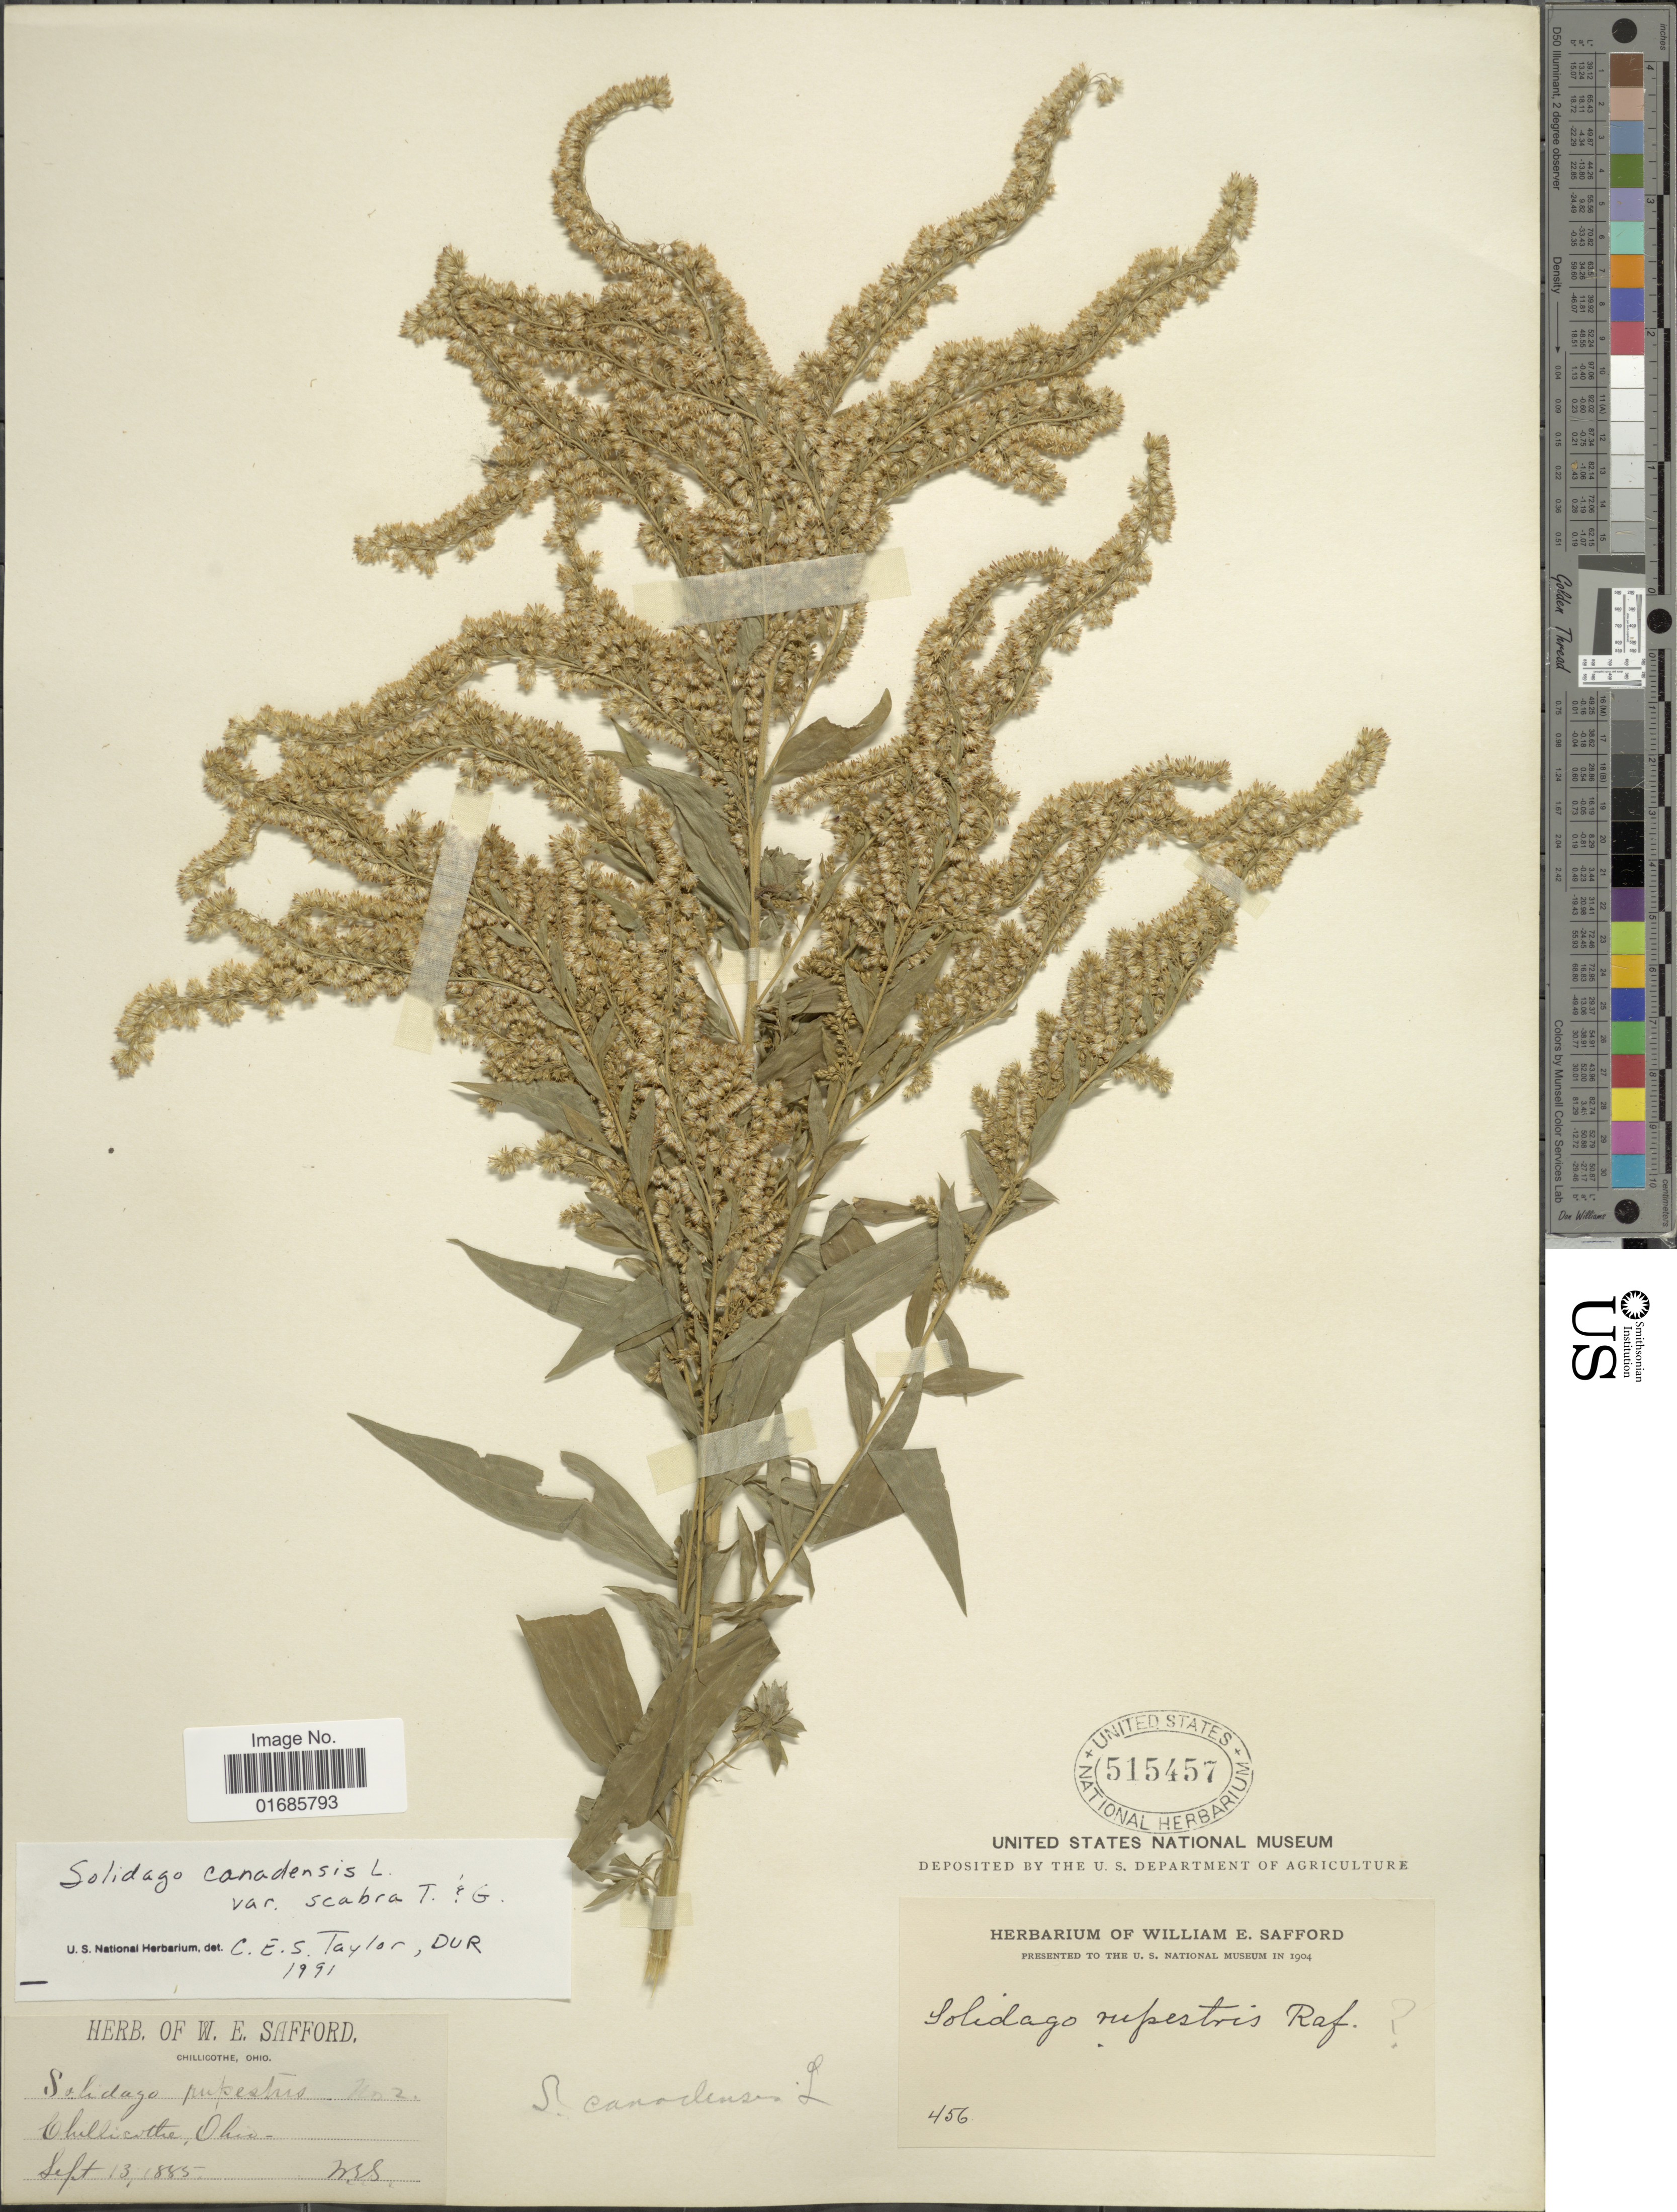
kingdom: Plantae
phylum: Tracheophyta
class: Magnoliopsida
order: Asterales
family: Asteraceae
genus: Solidago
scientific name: Solidago canadensis var. scabra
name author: (Muhl. ex Willd.) Torr. & A. Gray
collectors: W. E. Safford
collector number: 456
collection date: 1885-09-13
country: United States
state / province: Ohio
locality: Chillicothe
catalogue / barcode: US 515457